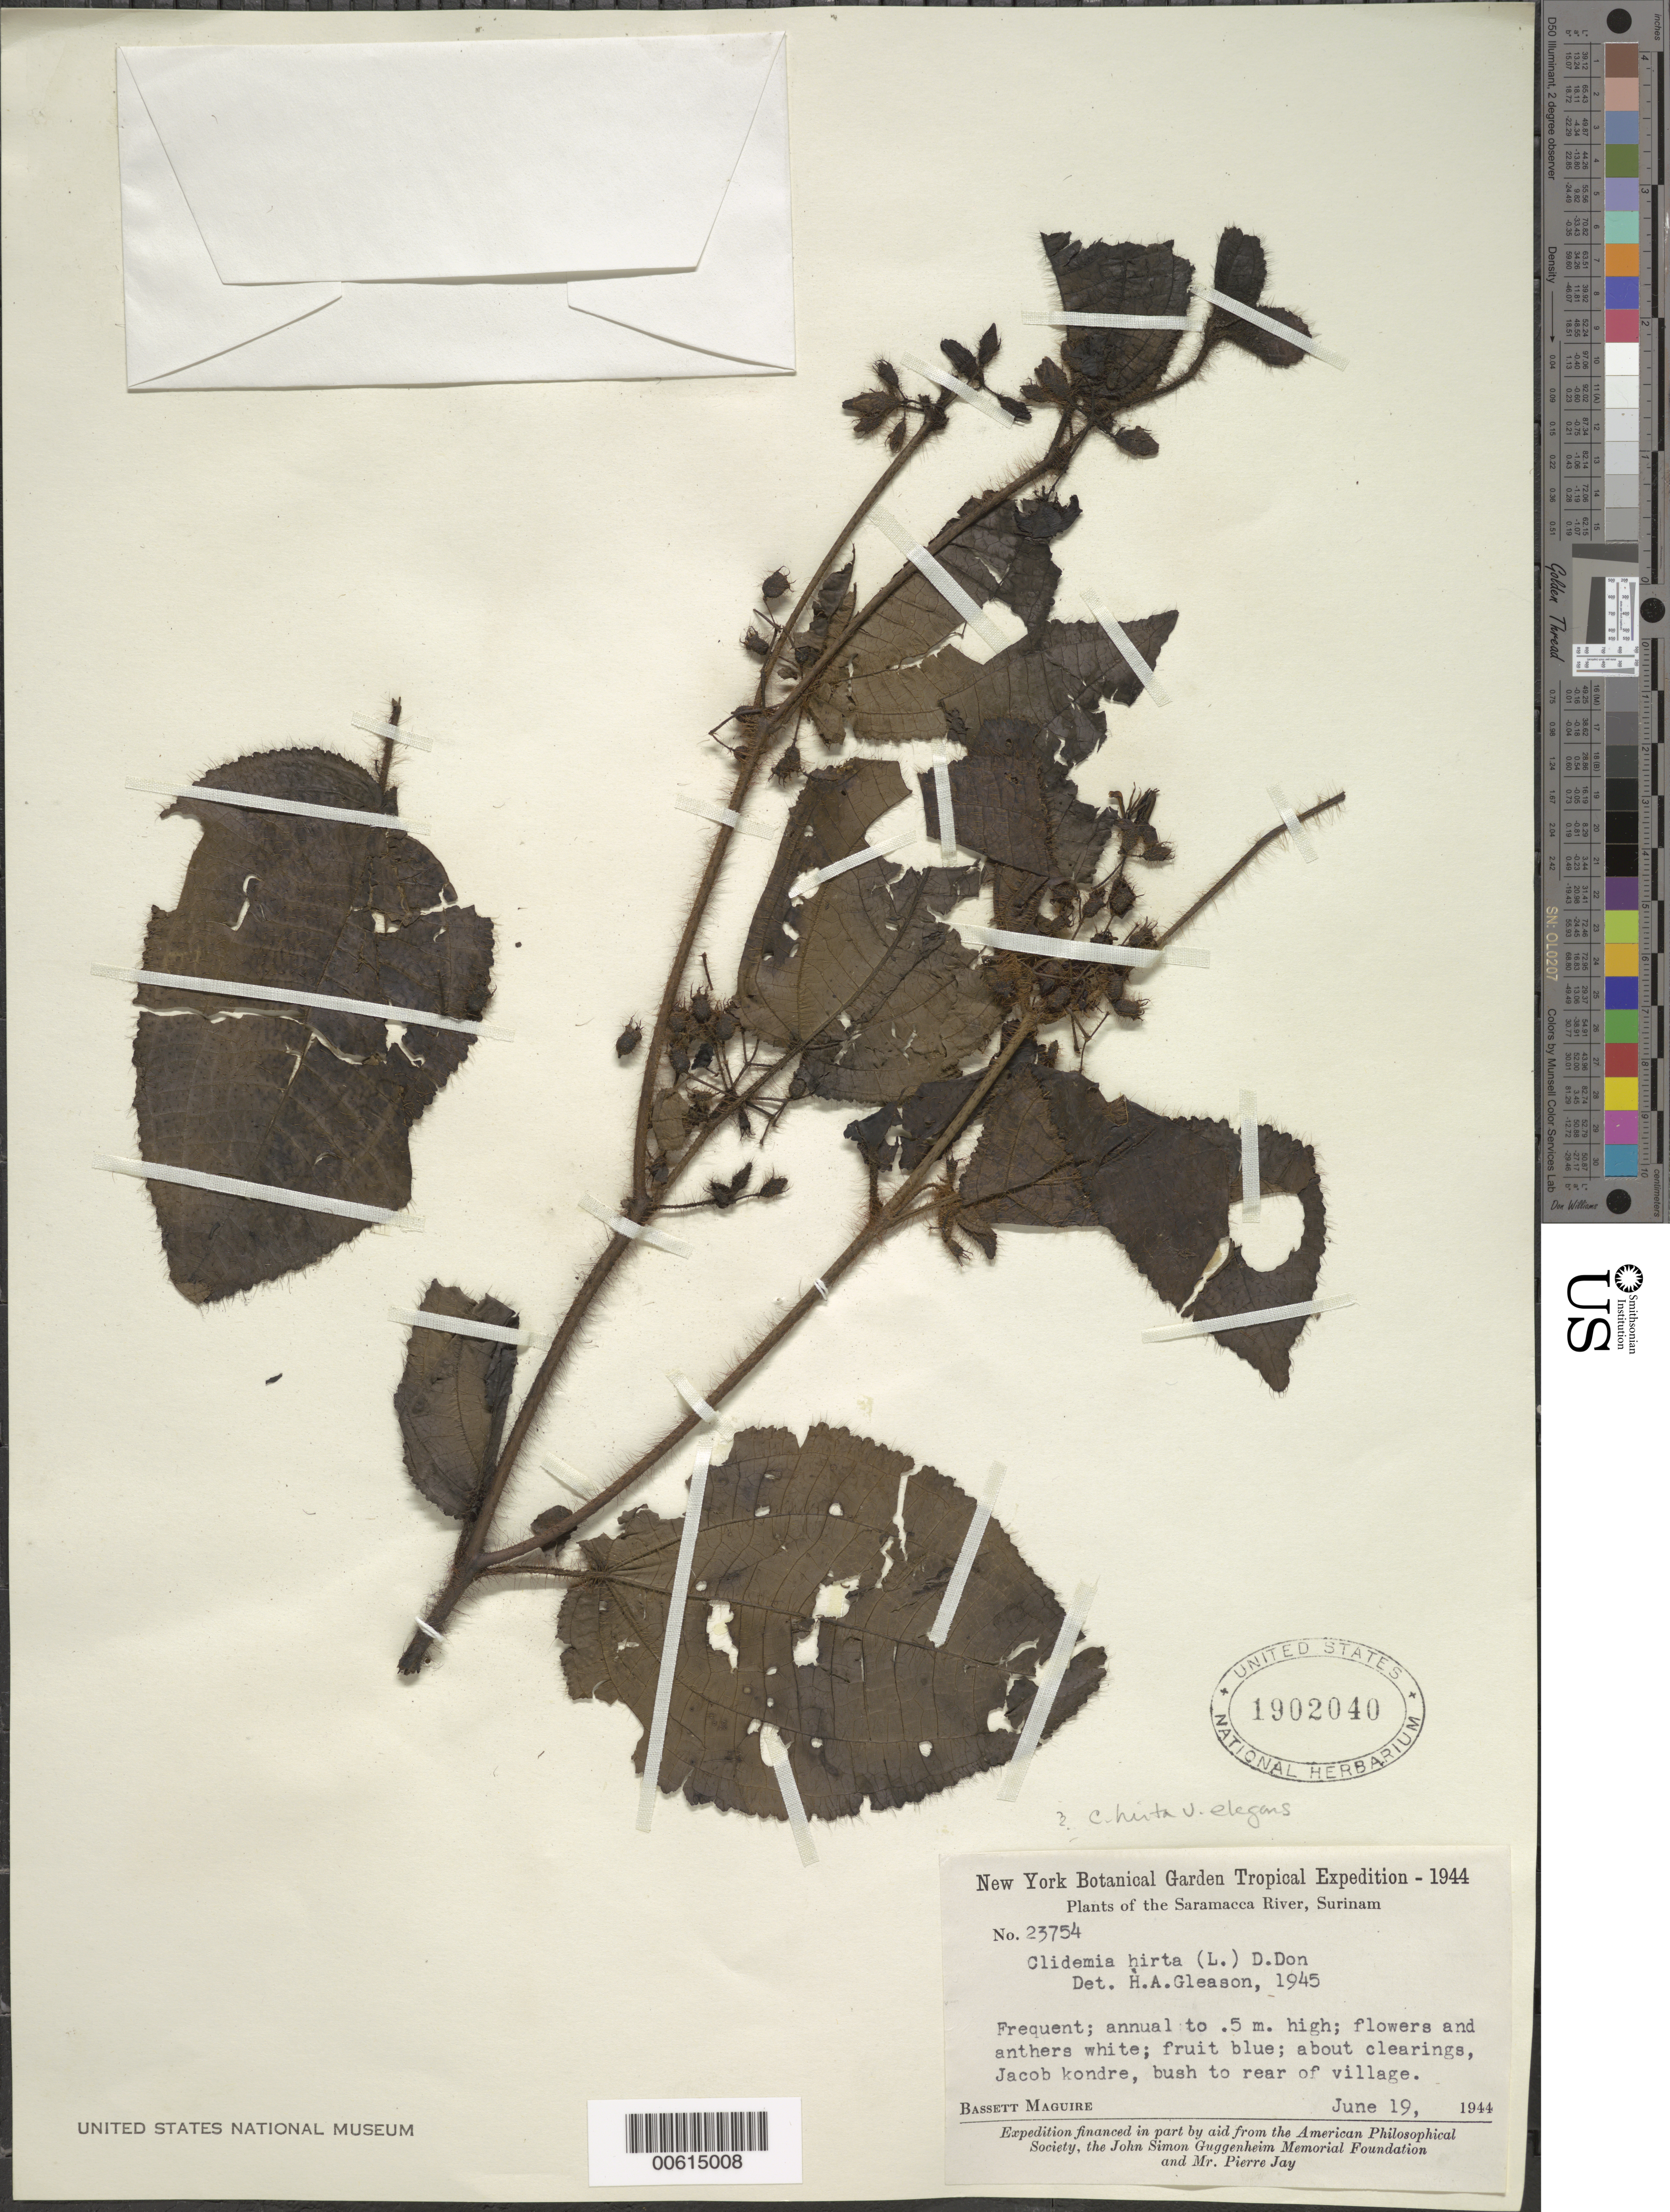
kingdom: Plantae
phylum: Tracheophyta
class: Magnoliopsida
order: Myrtales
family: Melastomataceae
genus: Clidemia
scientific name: Clidemia hirta var. elegans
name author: (Aubl.) Griseb.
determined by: Gleason, H. A.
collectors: B. Maguire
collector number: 23754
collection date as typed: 19-Jun-44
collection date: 1944-06-19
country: Suriname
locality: Saramacca River, Jacob Kondre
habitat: About clearings, bush to rear of village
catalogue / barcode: US 1902040